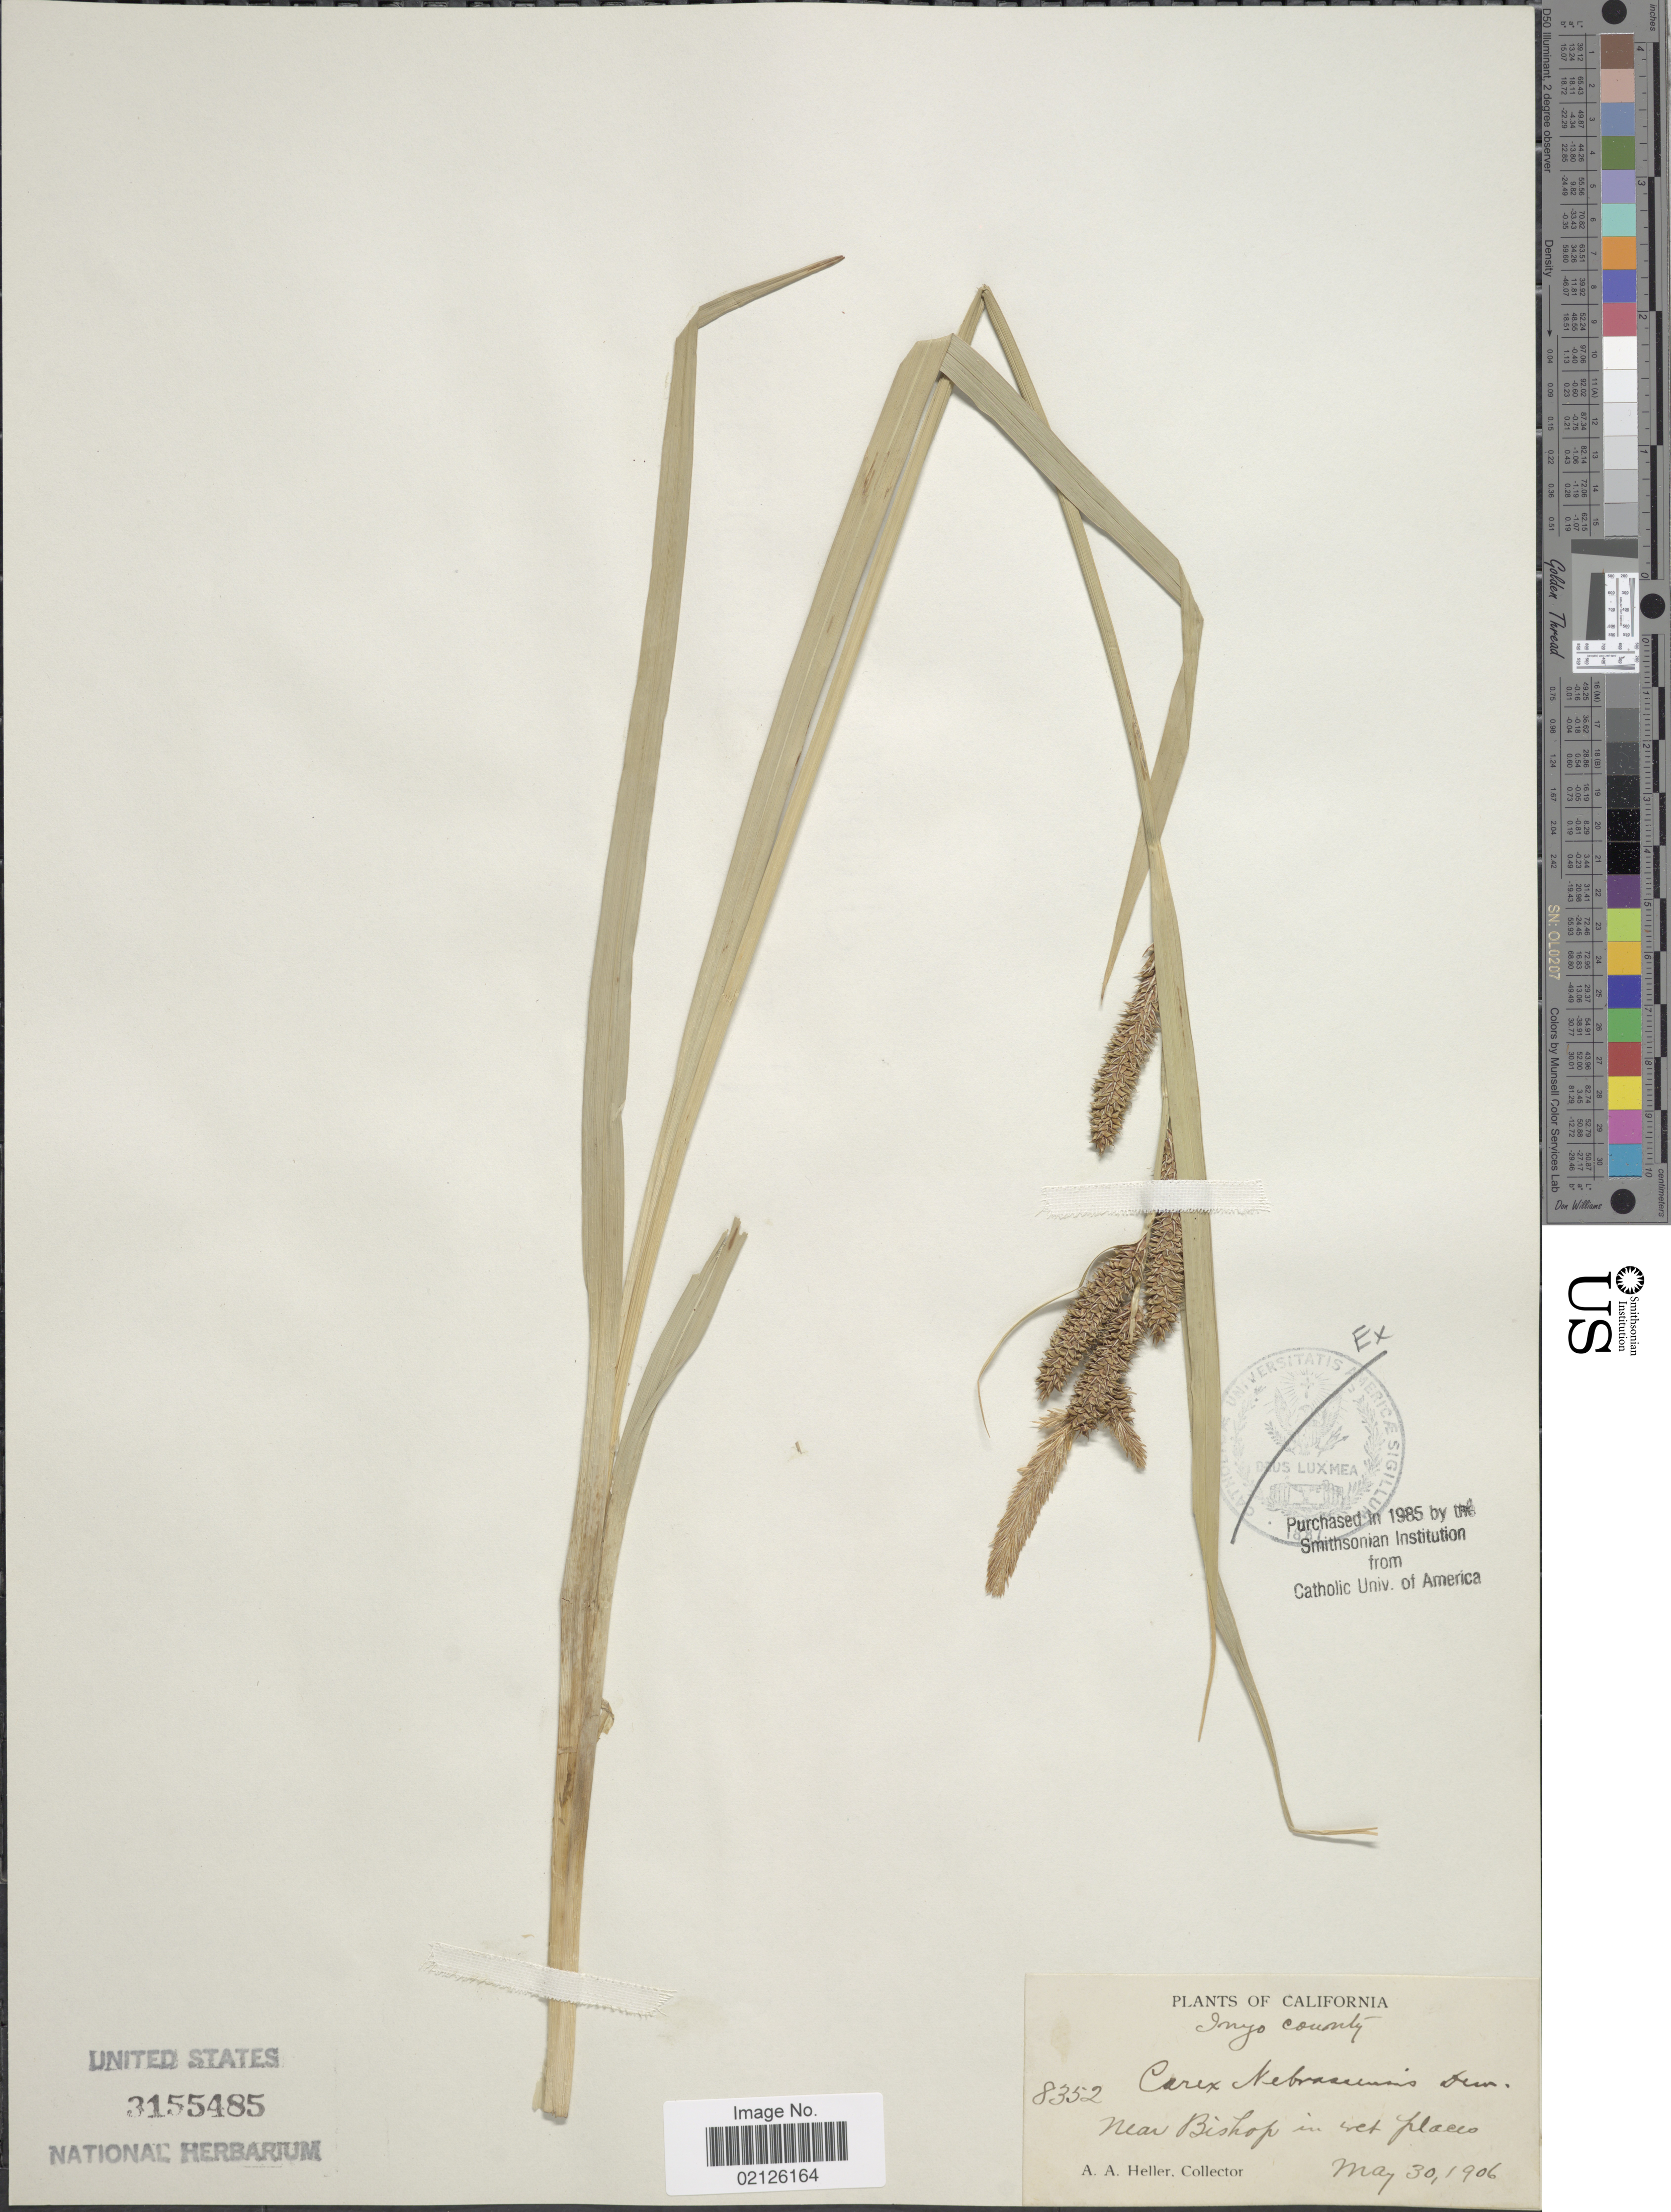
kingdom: Plantae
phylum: Tracheophyta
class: Liliopsida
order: Poales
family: Cyperaceae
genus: Carex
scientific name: Carex nebrascensis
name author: Dewey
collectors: A. A. Heller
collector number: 8352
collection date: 1906-05-30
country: United States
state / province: California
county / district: Inyo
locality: Inyo County, Near Bishop in wet plaes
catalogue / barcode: US 3155485